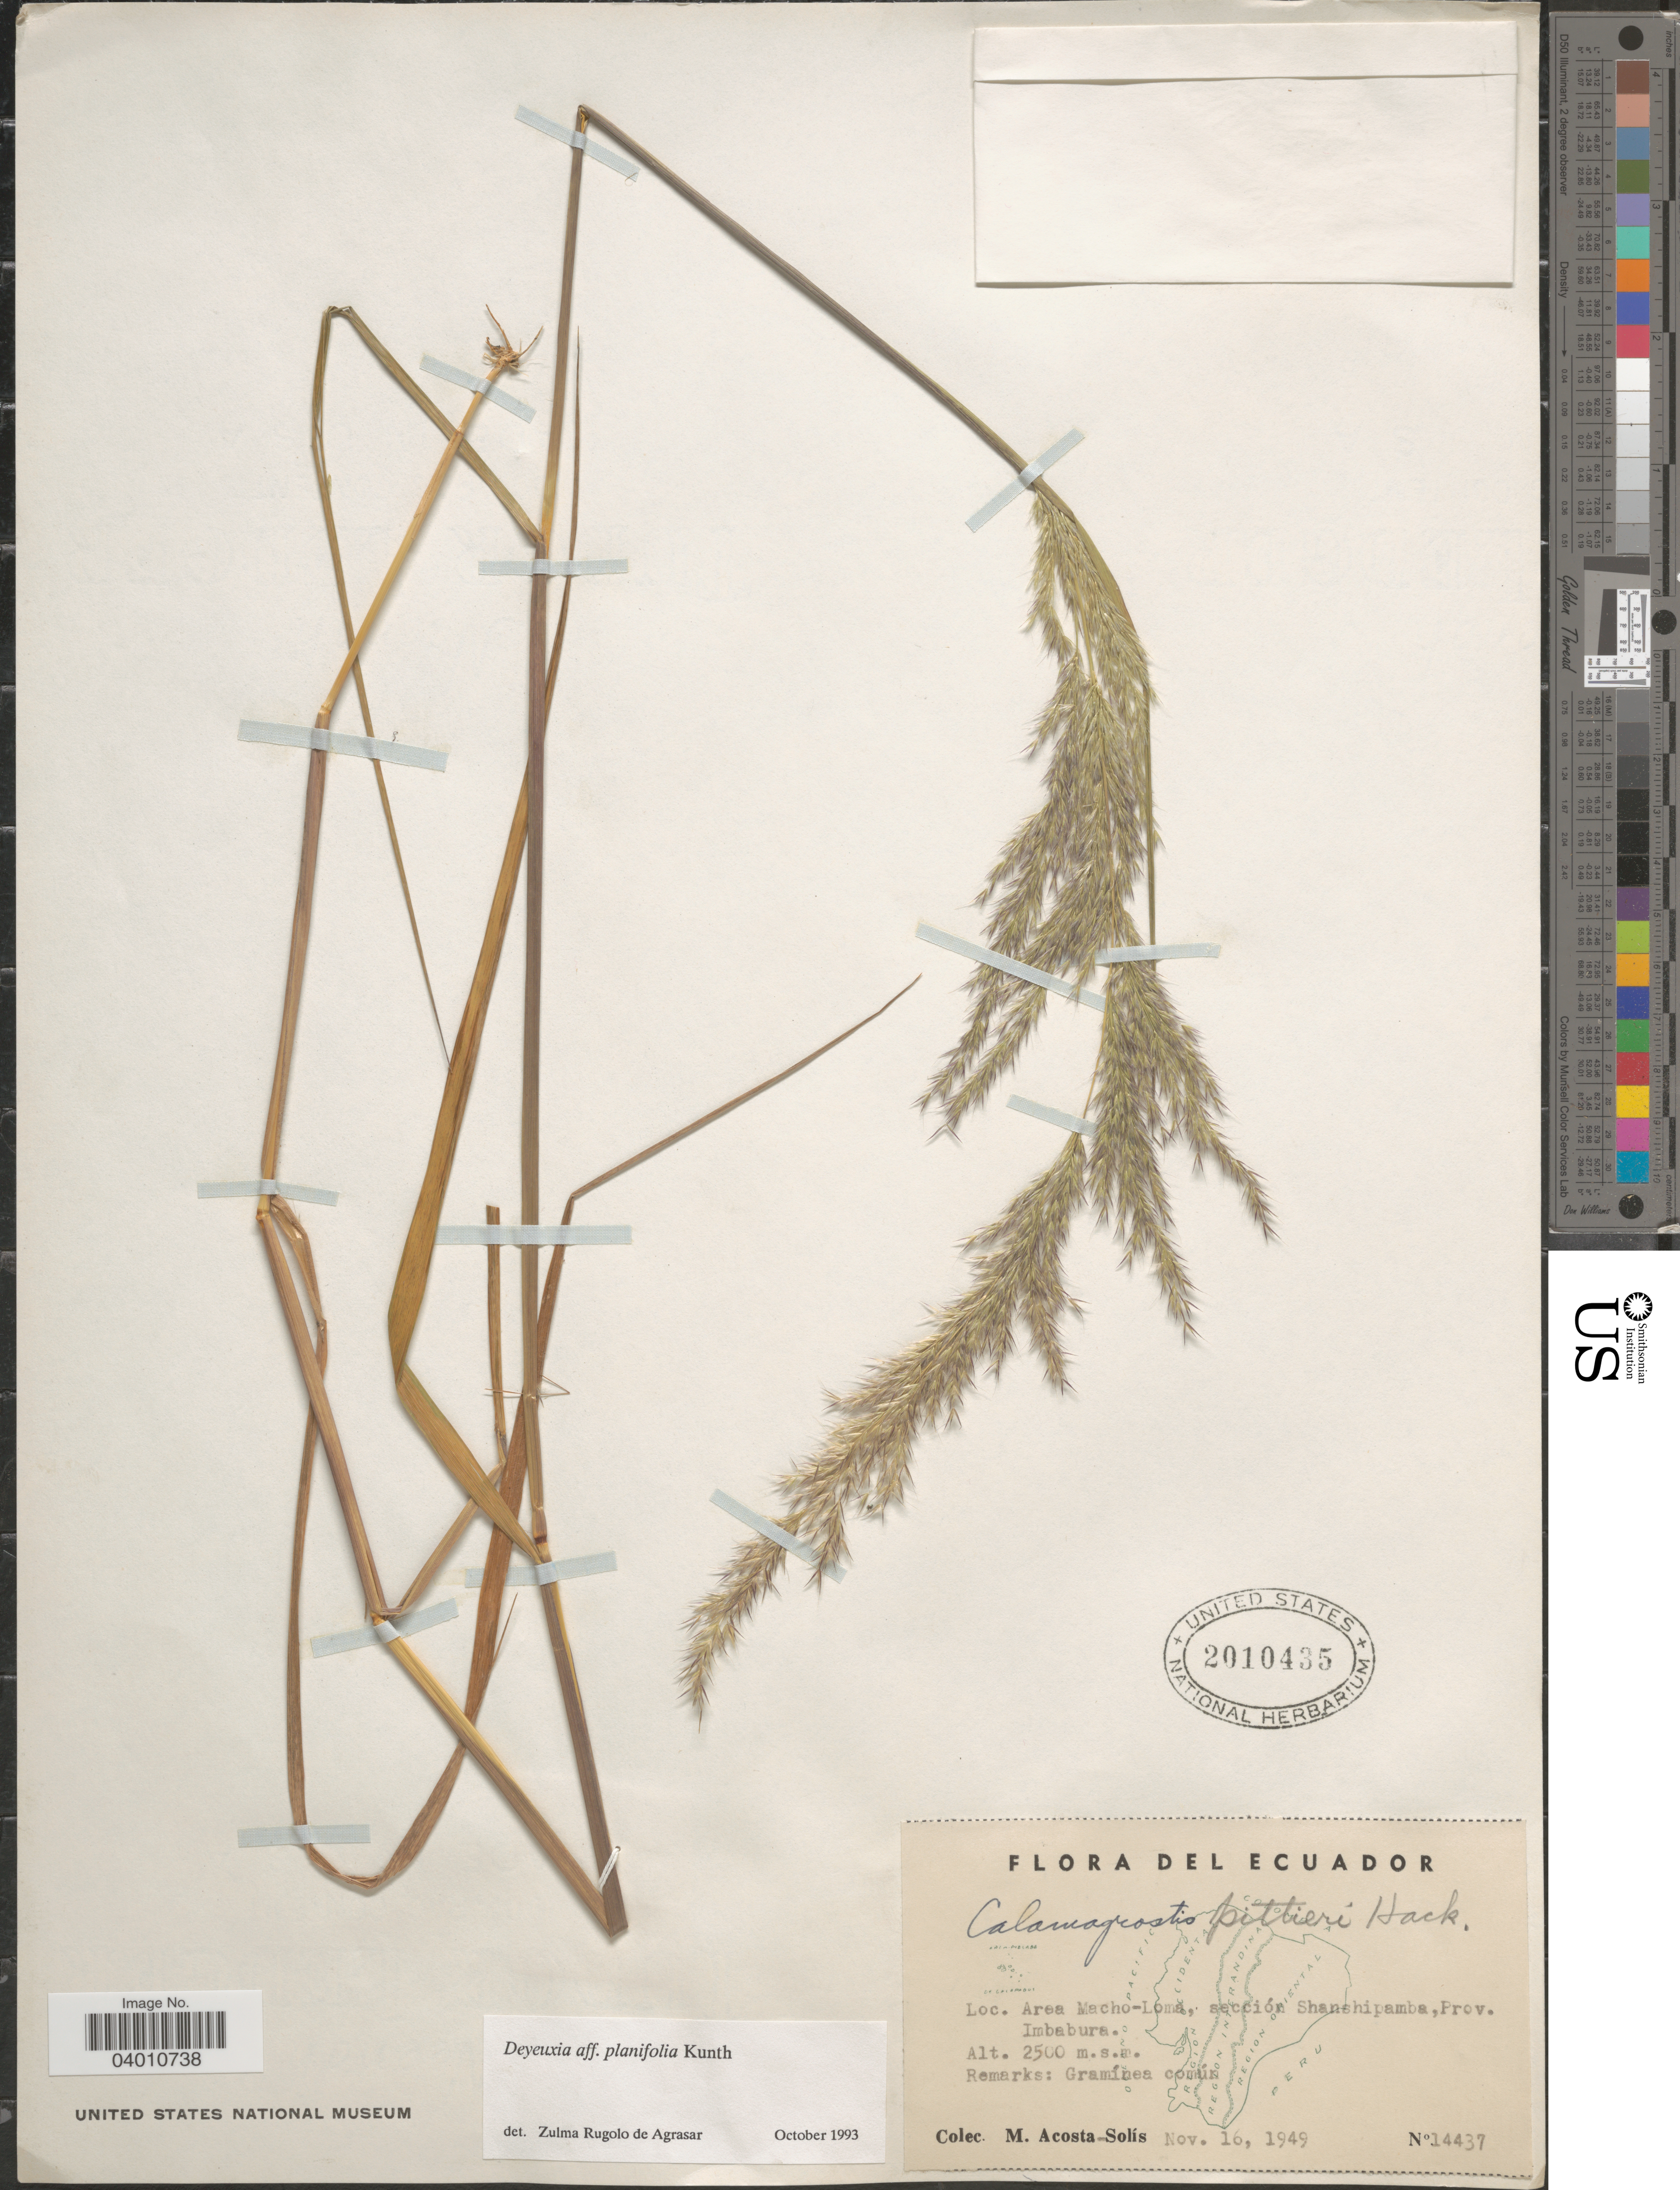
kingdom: Plantae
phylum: Tracheophyta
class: Liliopsida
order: Poales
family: Poaceae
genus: Peyritschia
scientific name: Peyritschia planifolia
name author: (Kunth) P.M. Peterson et al.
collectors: M. Acosta Solis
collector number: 14437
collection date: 1949-11-16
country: Ecuador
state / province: Imbabura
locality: Area Macho-Loma, sección Shanshipamba.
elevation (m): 2500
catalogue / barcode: US 2010435